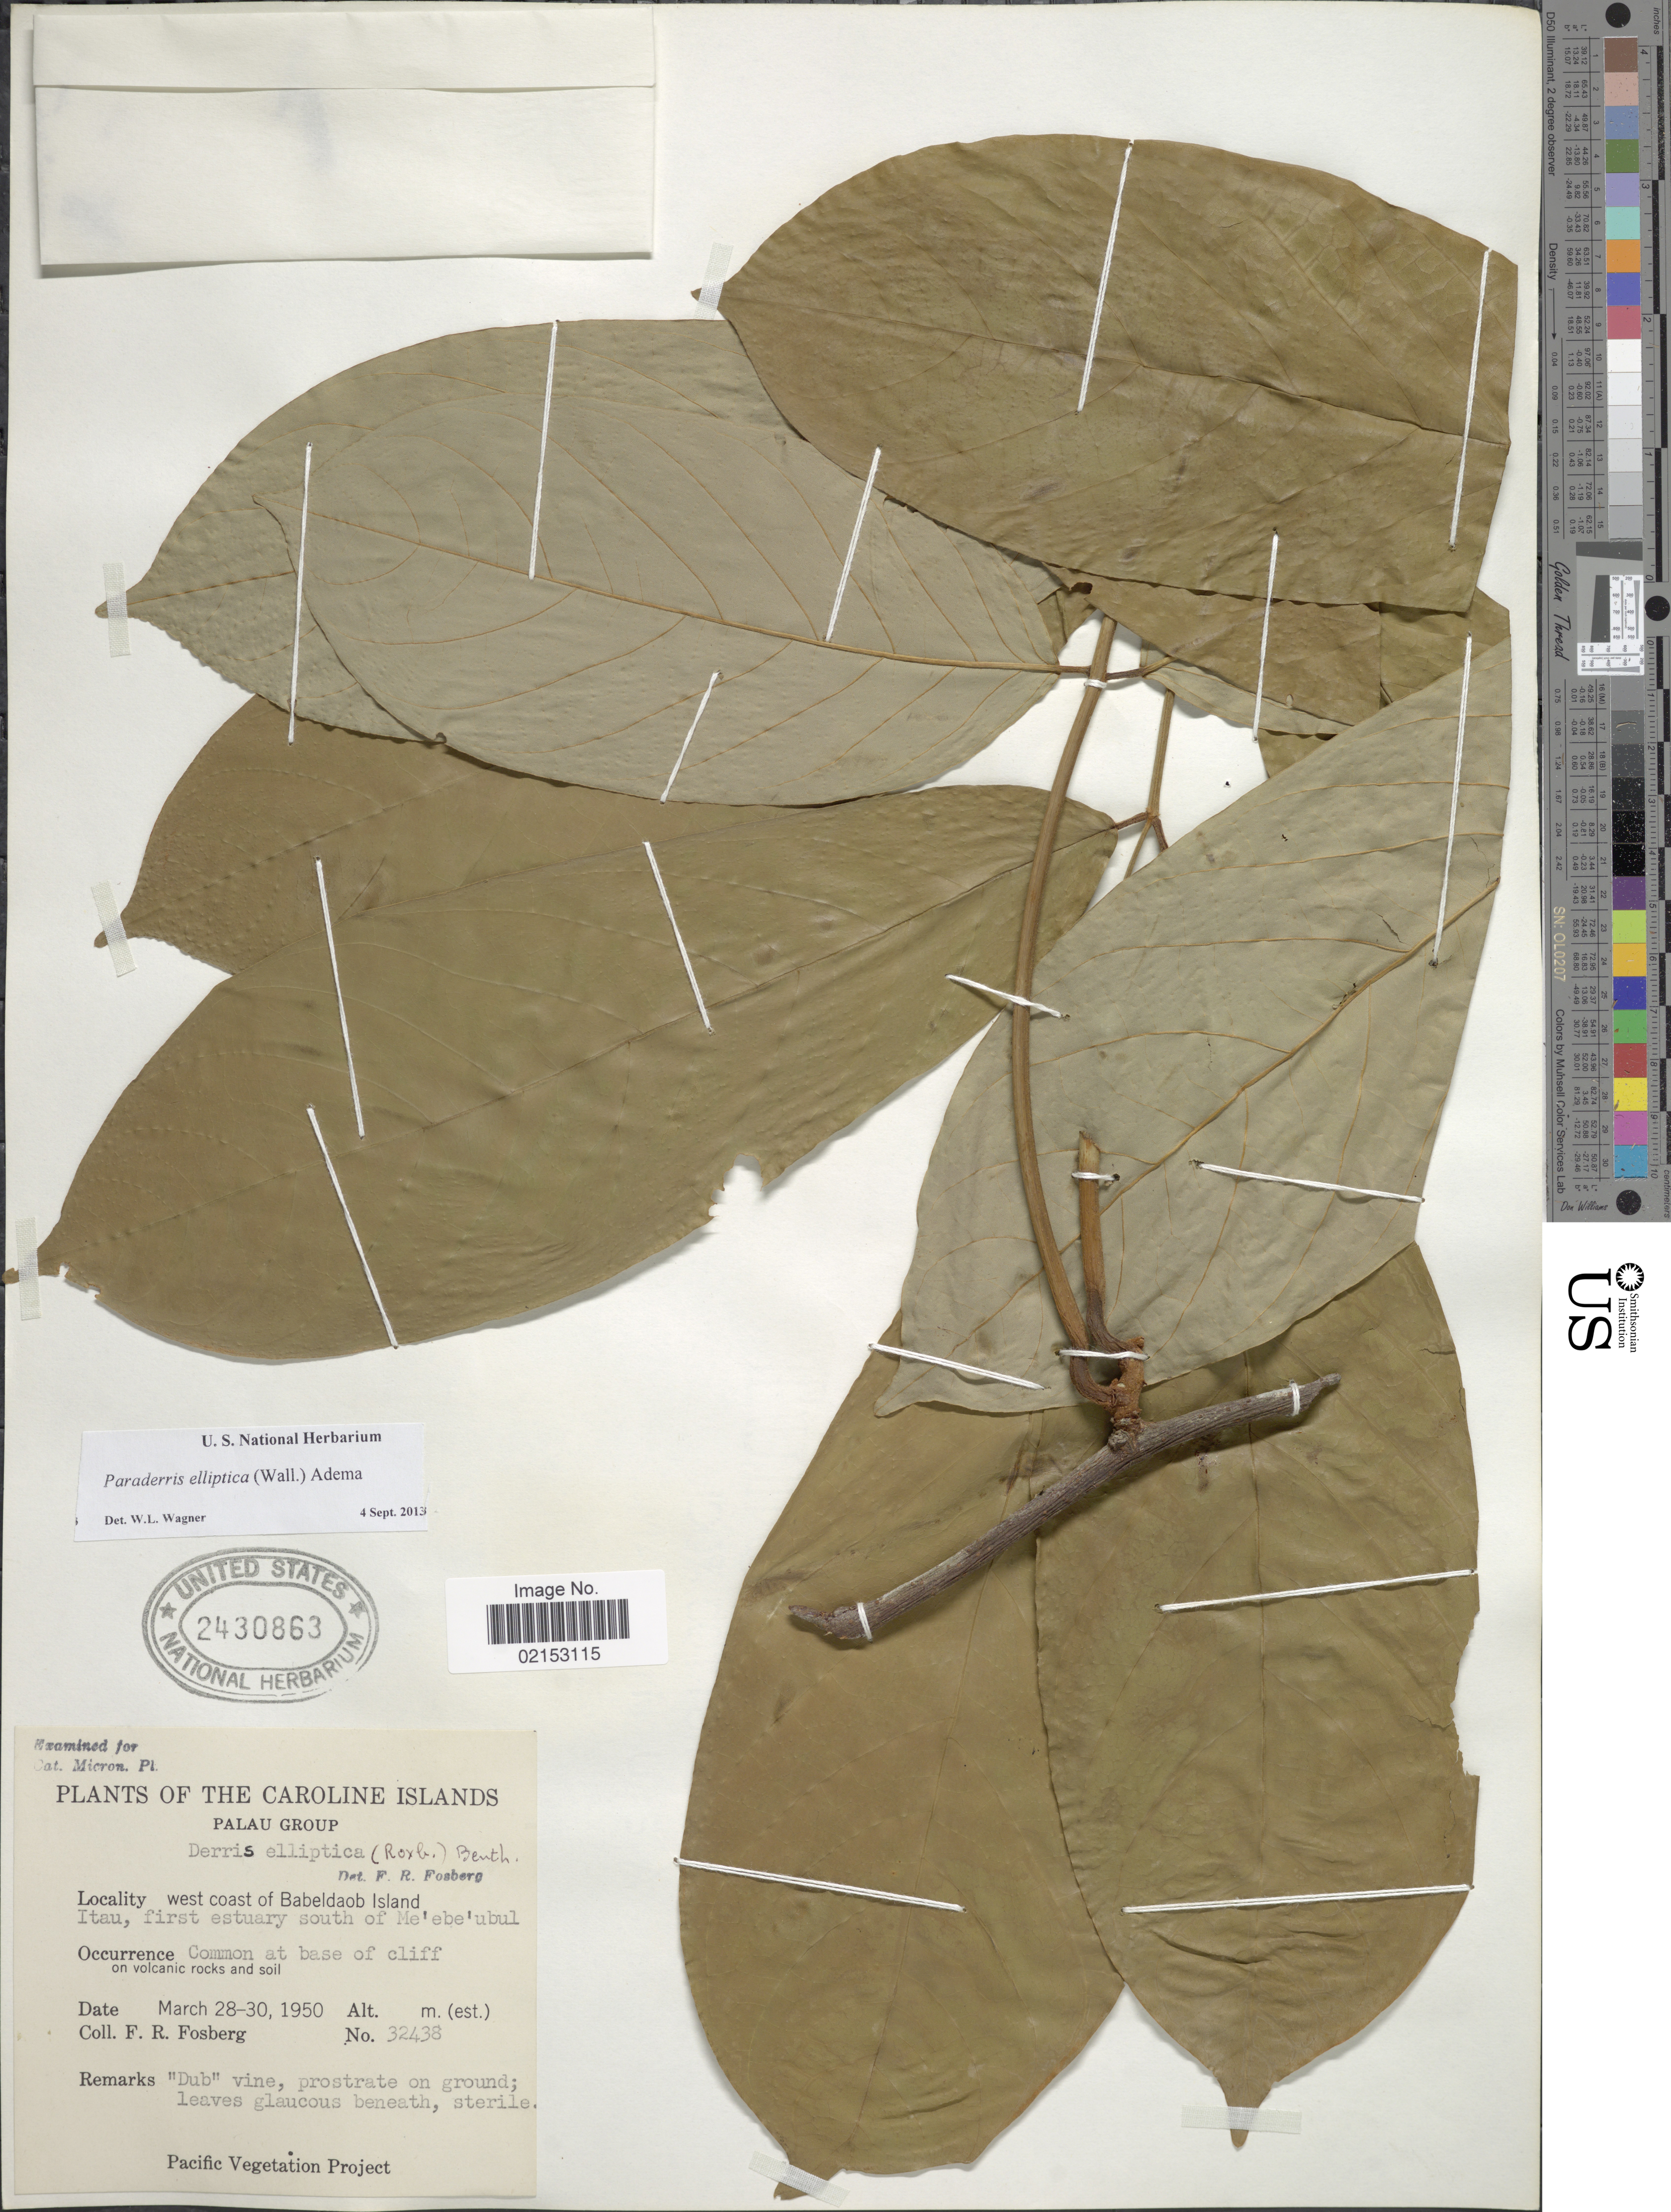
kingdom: Plantae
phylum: Tracheophyta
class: Magnoliopsida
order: Fabales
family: Fabaceae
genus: Derris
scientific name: Derris elliptica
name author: (Wall.) Benth.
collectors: F. R. Fosberg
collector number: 32438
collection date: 1950-03-28/1950-03-30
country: Palau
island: Beliliou [Peleliu]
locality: Peleliu, Palau group, west coast of Babeldaob Island, Itau, first estuary south of Me'ebe'ubul, common at base of cliff.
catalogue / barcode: US 2430863